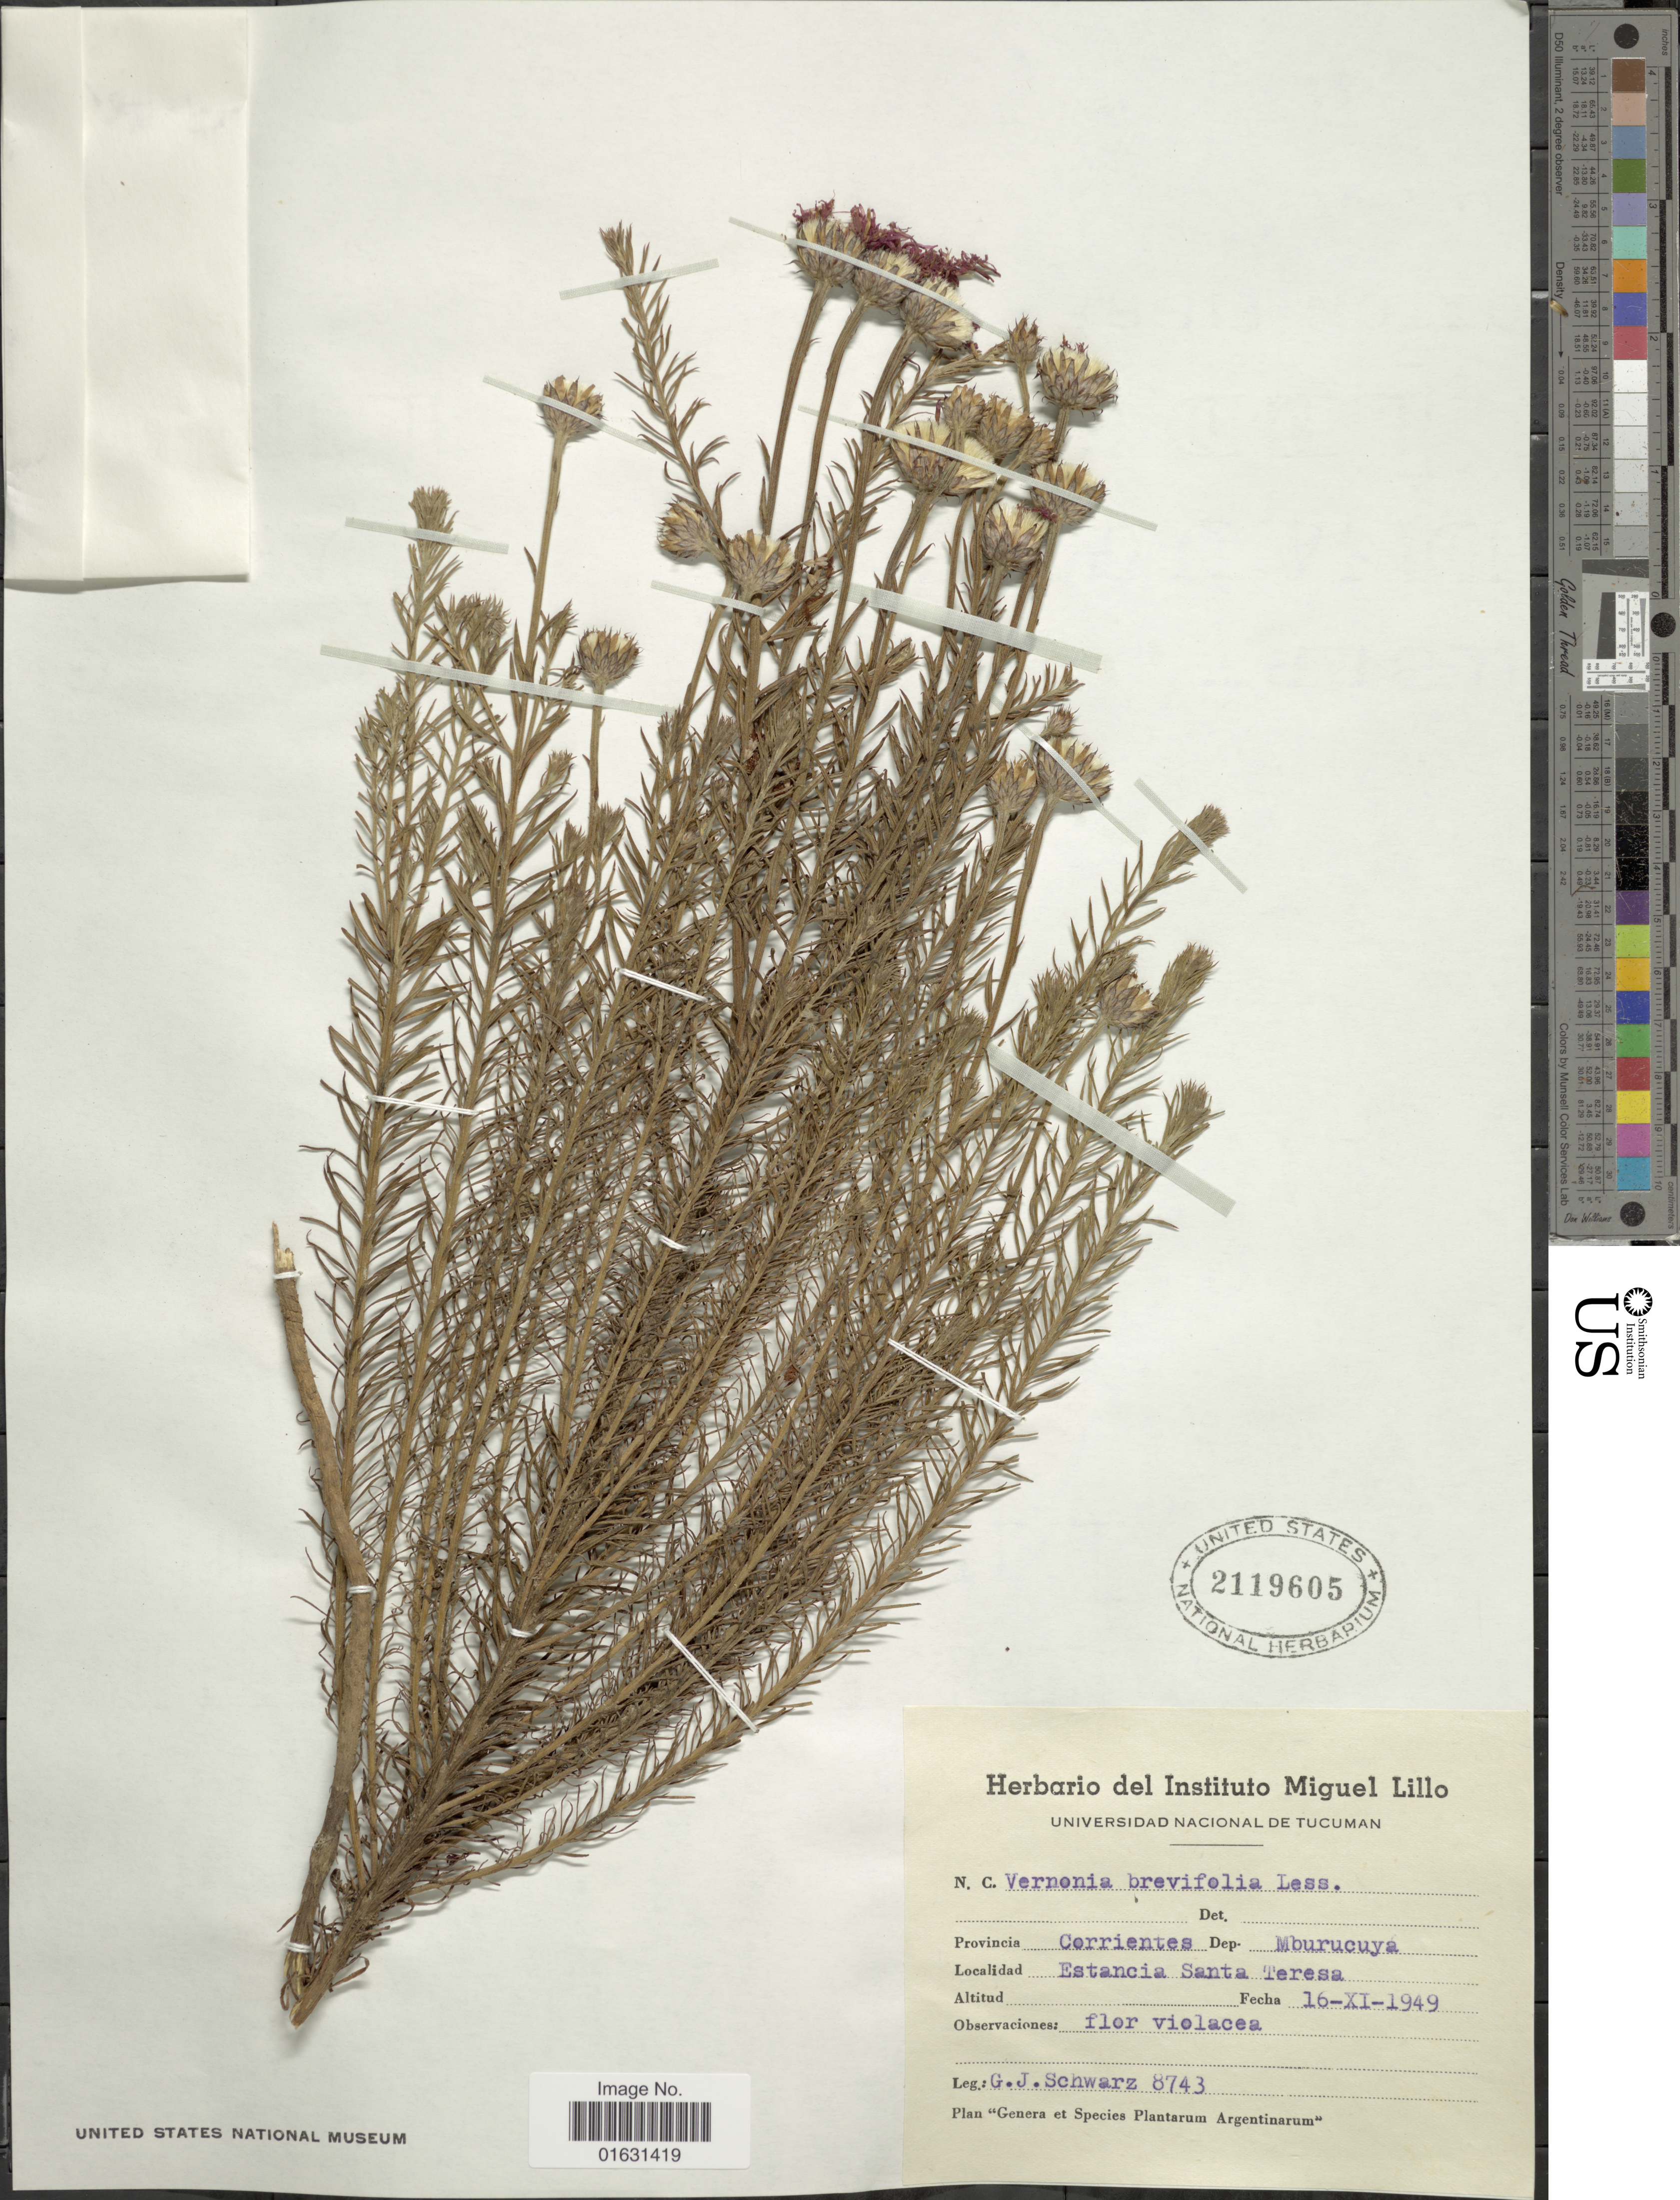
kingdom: Plantae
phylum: Tracheophyta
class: Magnoliopsida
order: Asterales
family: Asteraceae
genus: Lessingianthus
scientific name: Lessingianthus brevifolius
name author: (Less.) H. Rob.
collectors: G. J. Schwarz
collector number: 8743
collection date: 1949-11-16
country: Argentina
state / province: Corrientes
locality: Dept. Mburucuya, Estancia Santa Teresa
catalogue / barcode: US 2119605